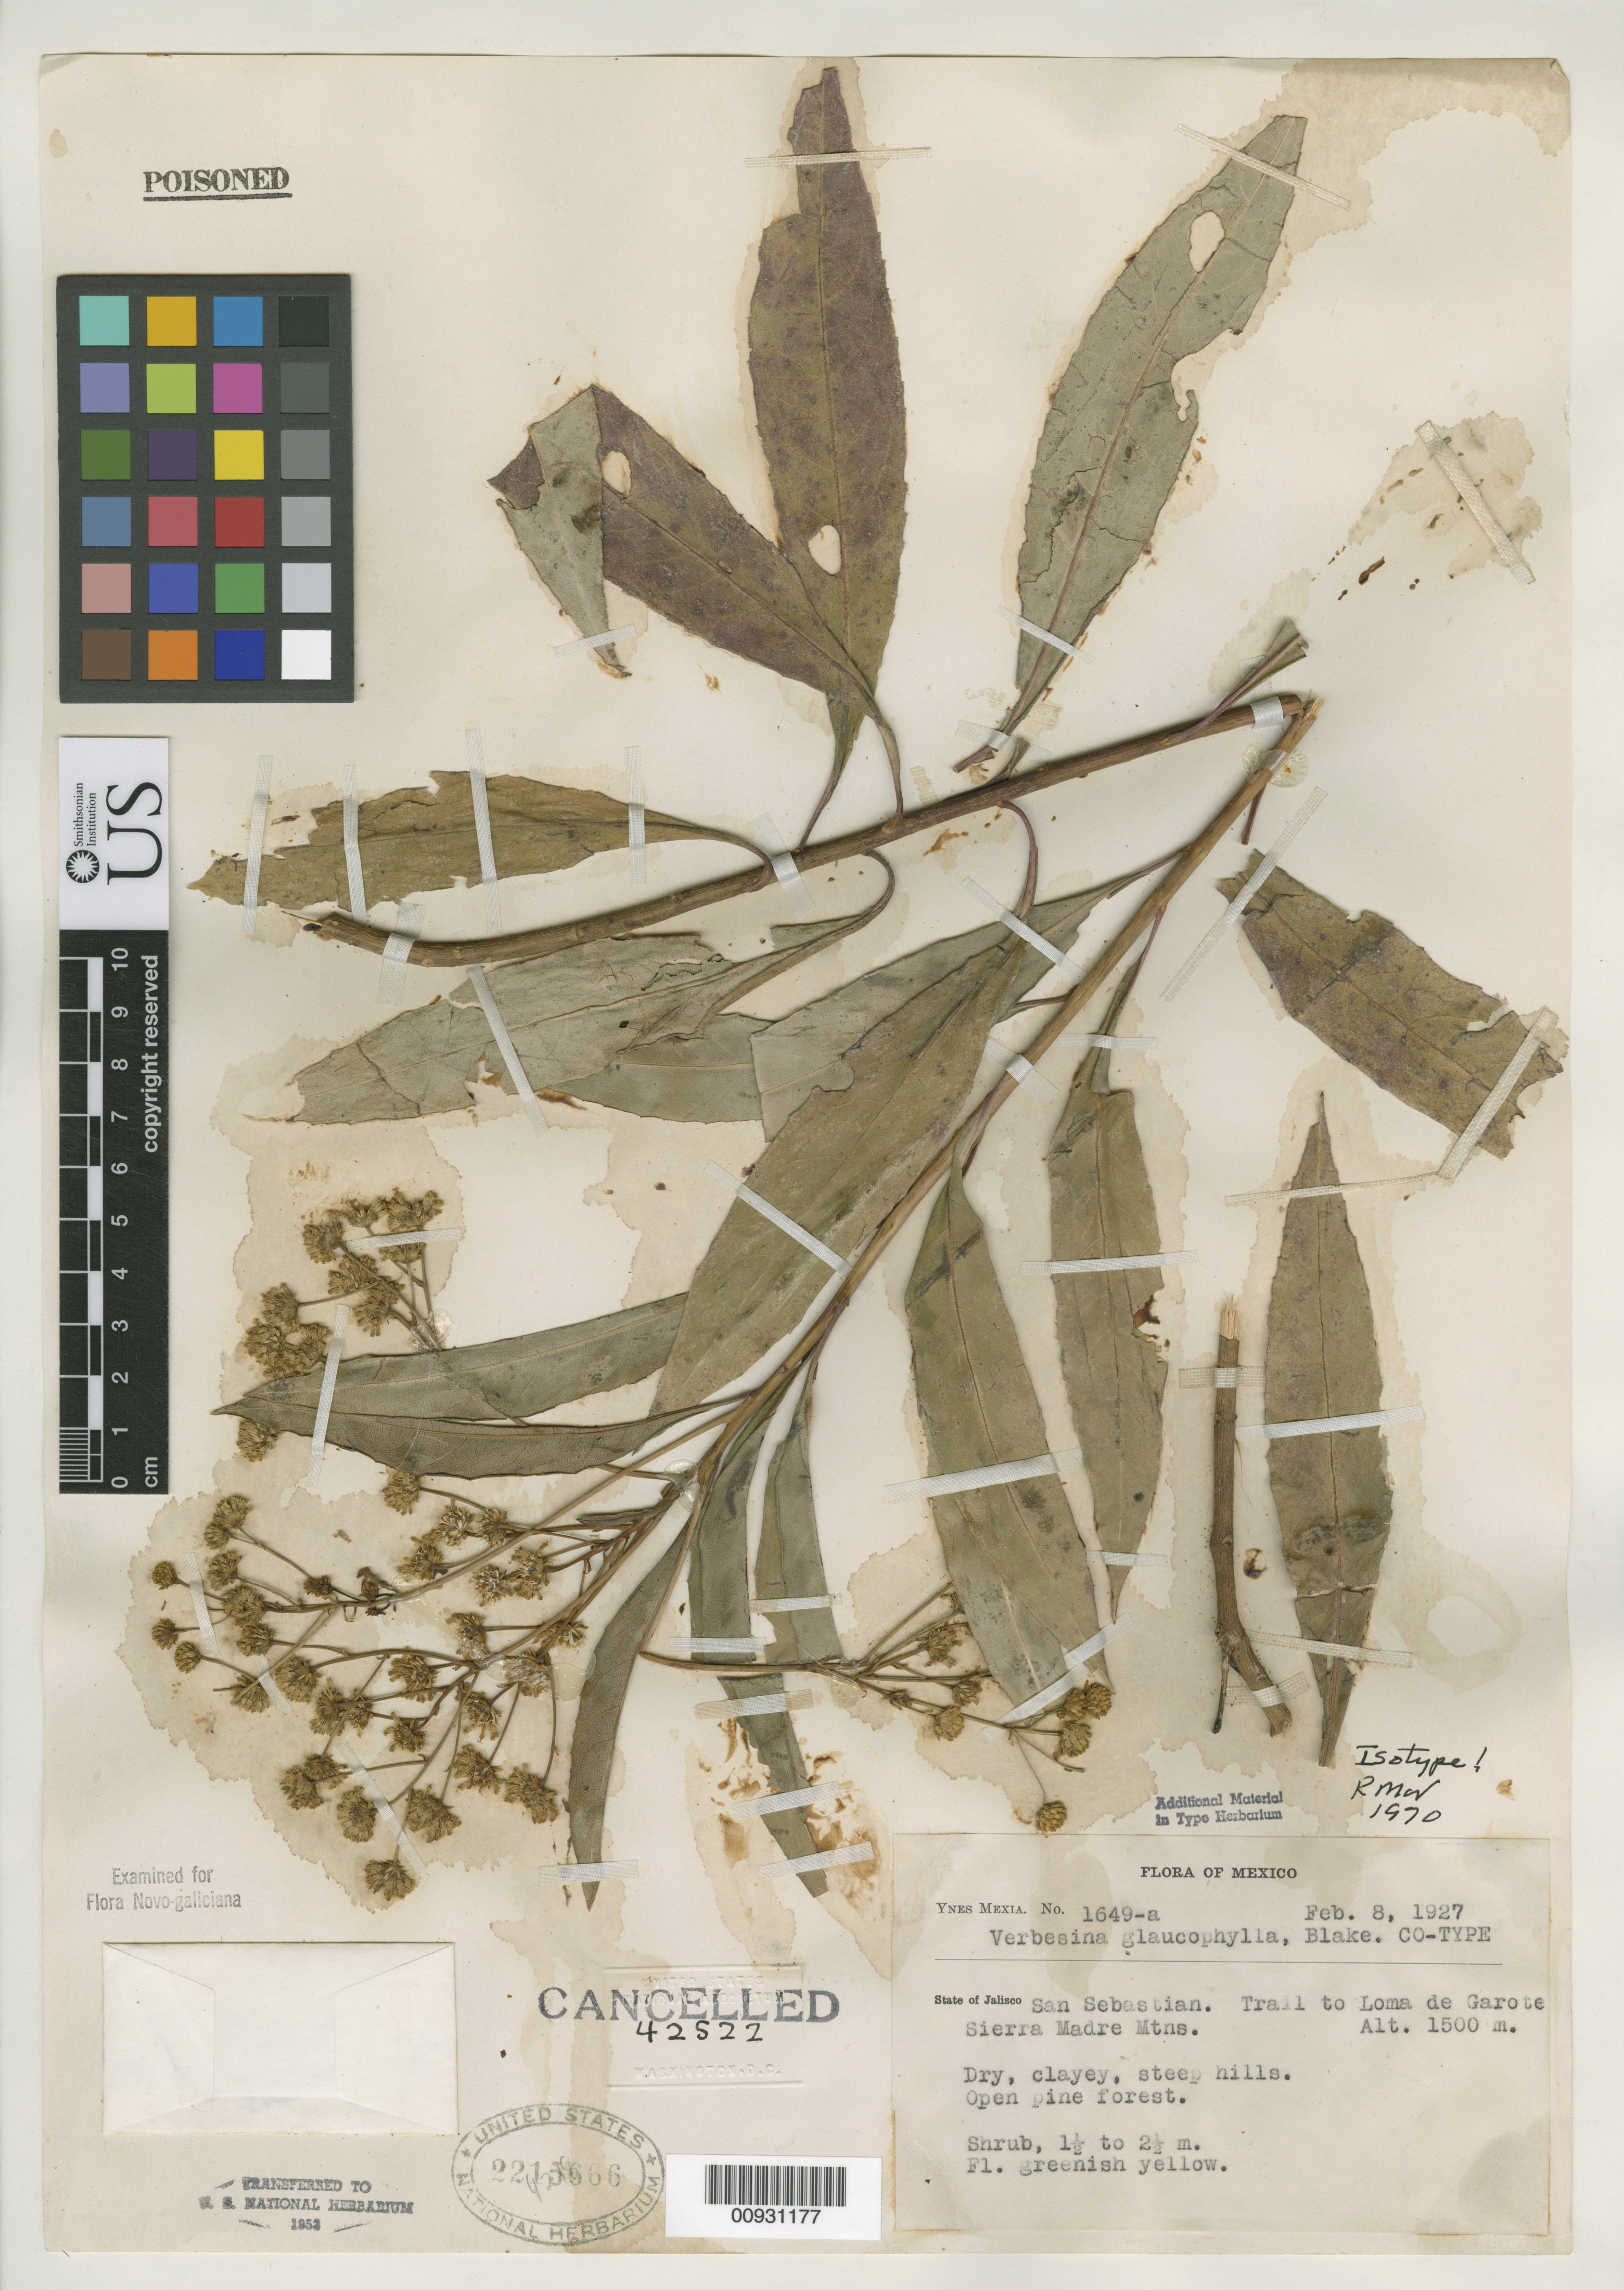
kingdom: Plantae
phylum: Tracheophyta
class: Magnoliopsida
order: Asterales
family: Asteraceae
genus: Verbesina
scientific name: Verbesina glaucophylla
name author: S.F. Blake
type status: Isotype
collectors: Y. Mexia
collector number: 1649 a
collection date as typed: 08 Feb 1927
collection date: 1927-02-08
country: Mexico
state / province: Jalisco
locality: San Sebastian. Trail to Loma de Garote. Sierra Madre Mtns.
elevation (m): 1500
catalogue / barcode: US 2215666